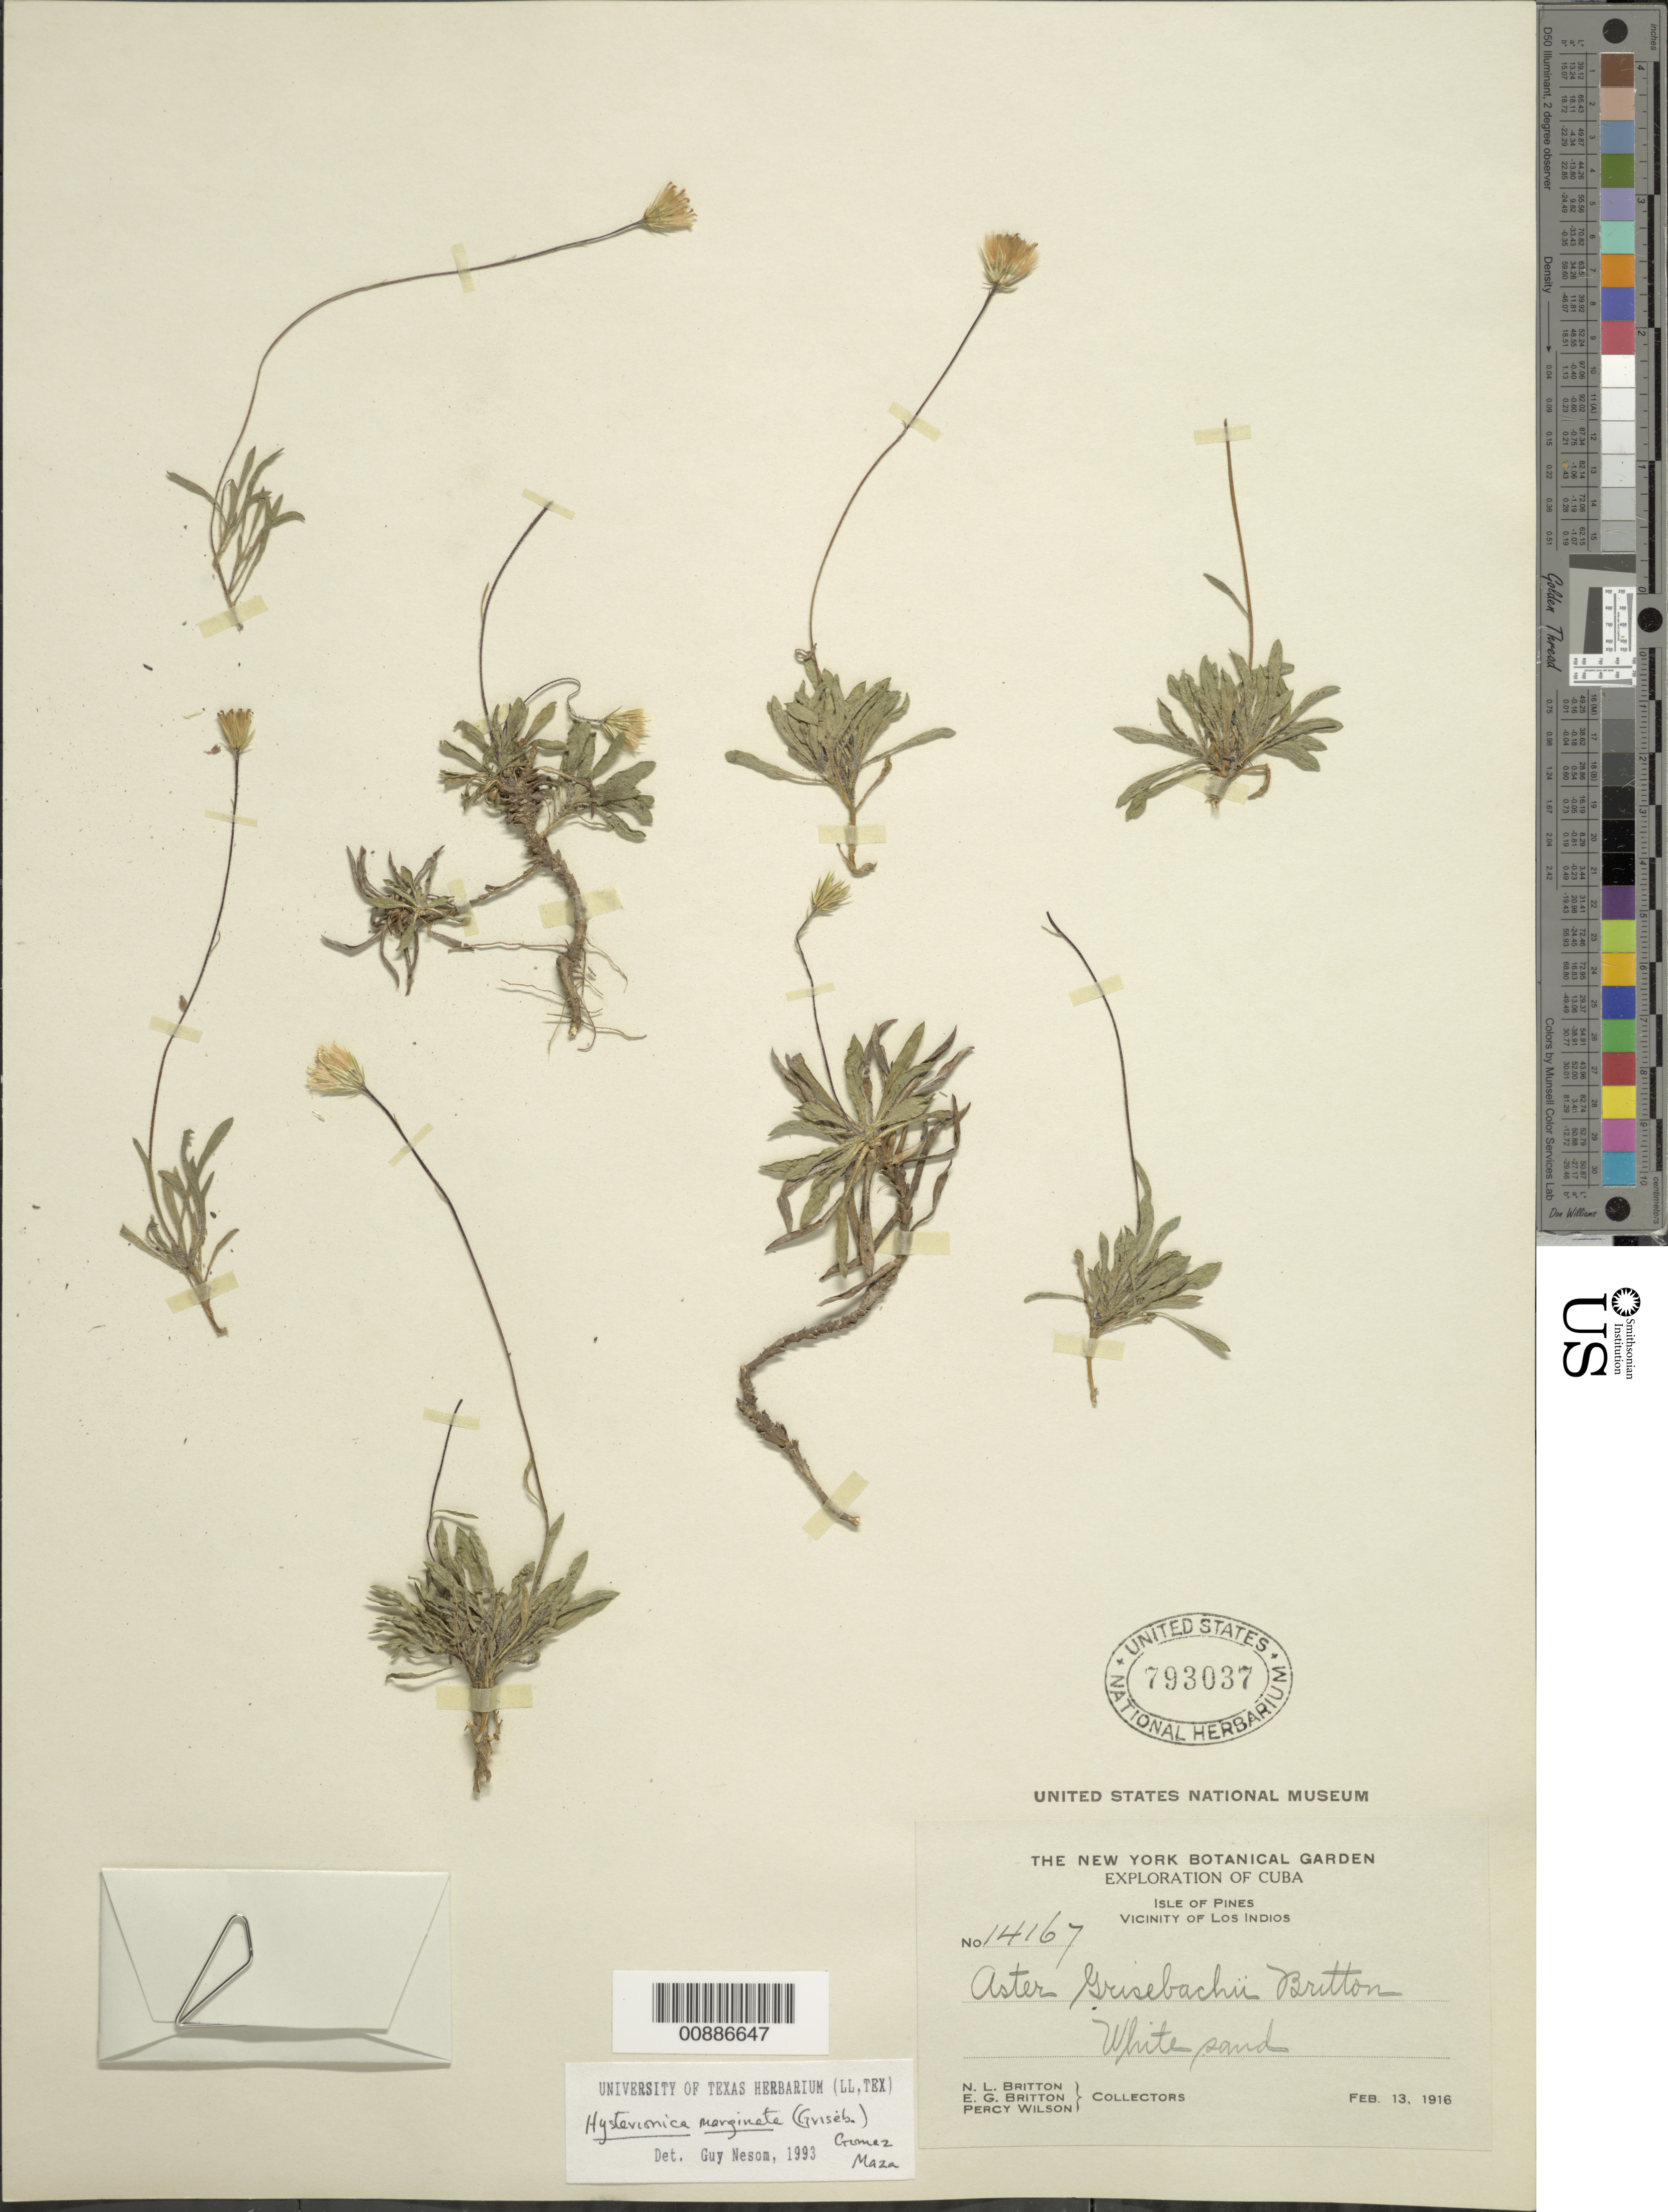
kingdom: Plantae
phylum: Tracheophyta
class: Magnoliopsida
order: Asterales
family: Asteraceae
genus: Neja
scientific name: Neja marginata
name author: (Griseb.) G.L. Nesom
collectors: N. Britton, E. G. Britton & P. Wilson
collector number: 14167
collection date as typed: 13 Feb 1916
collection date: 1916-02-13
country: Cuba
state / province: Isla de La Juventud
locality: Vicinity of Los Indios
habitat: White sand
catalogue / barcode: US 793037